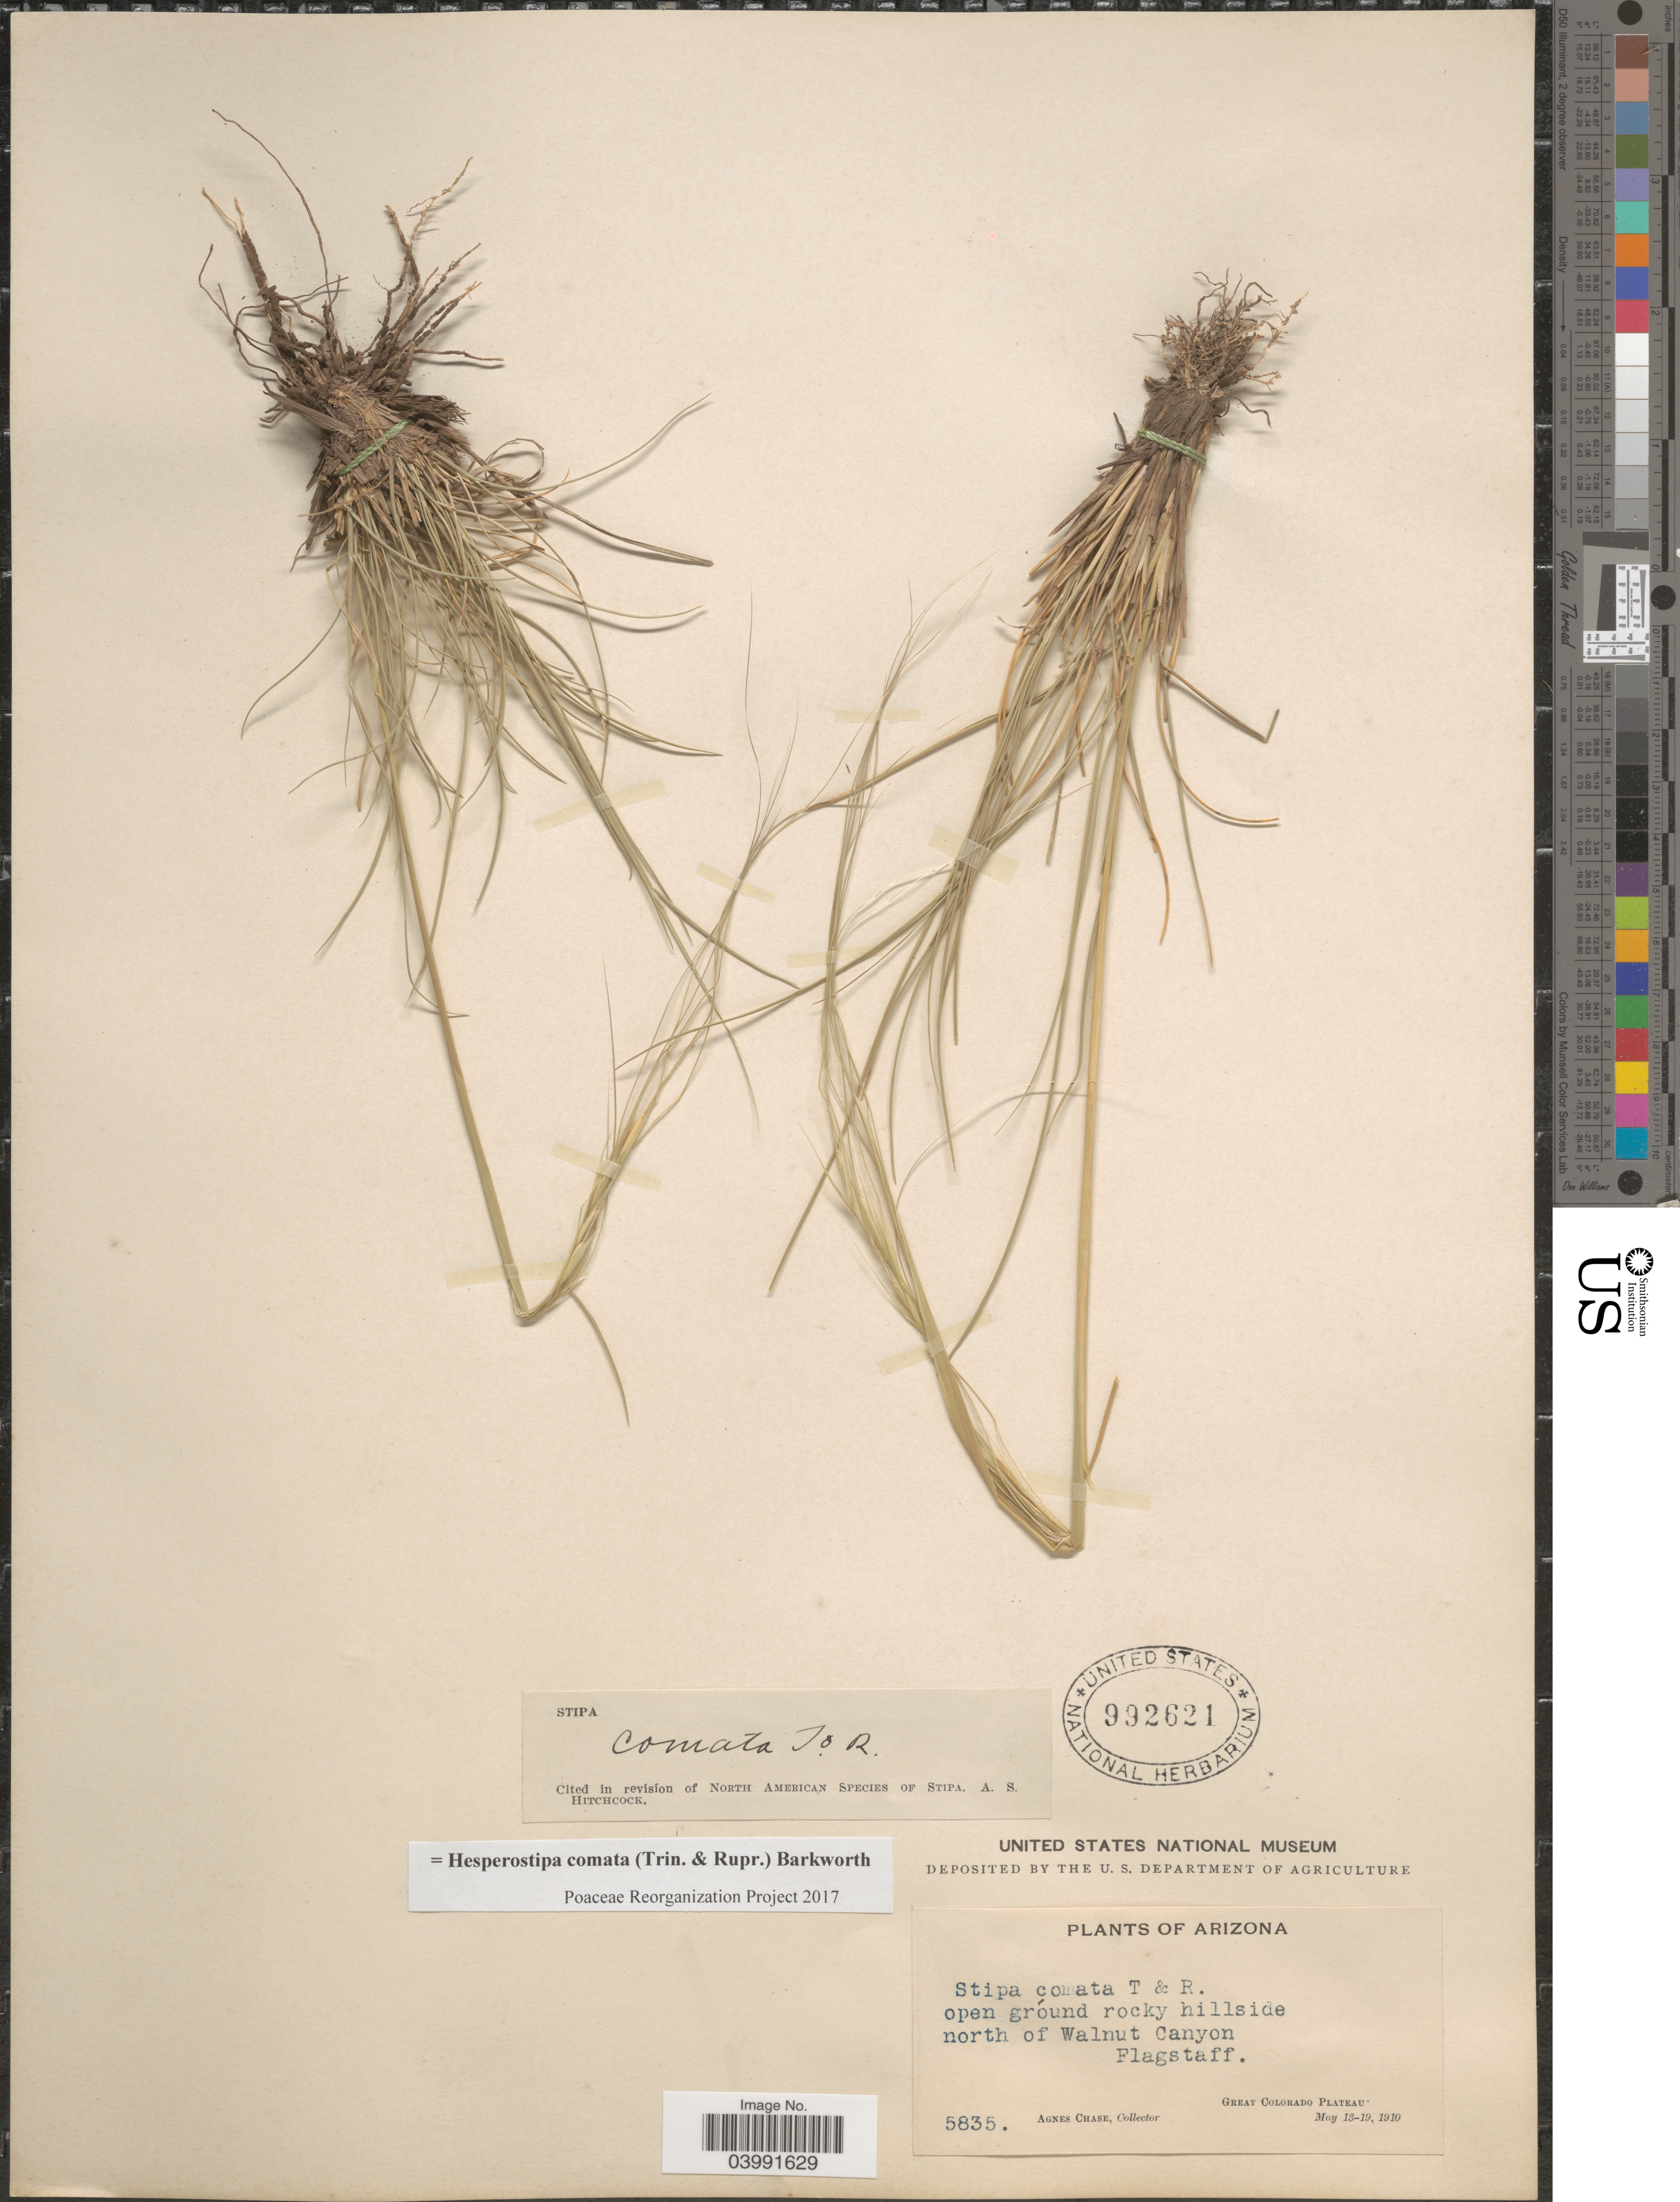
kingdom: Plantae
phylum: Tracheophyta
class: Liliopsida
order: Poales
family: Poaceae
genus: Hesperostipa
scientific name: Hesperostipa comata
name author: (Trin. & Rupr.) Barkworth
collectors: A. Chase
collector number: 5835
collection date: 1910-05-13/1910-05-19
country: United States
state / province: Arizona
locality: North of Walnut Canyon. Flagstaff. Great Colorado Plateau.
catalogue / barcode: US 992621